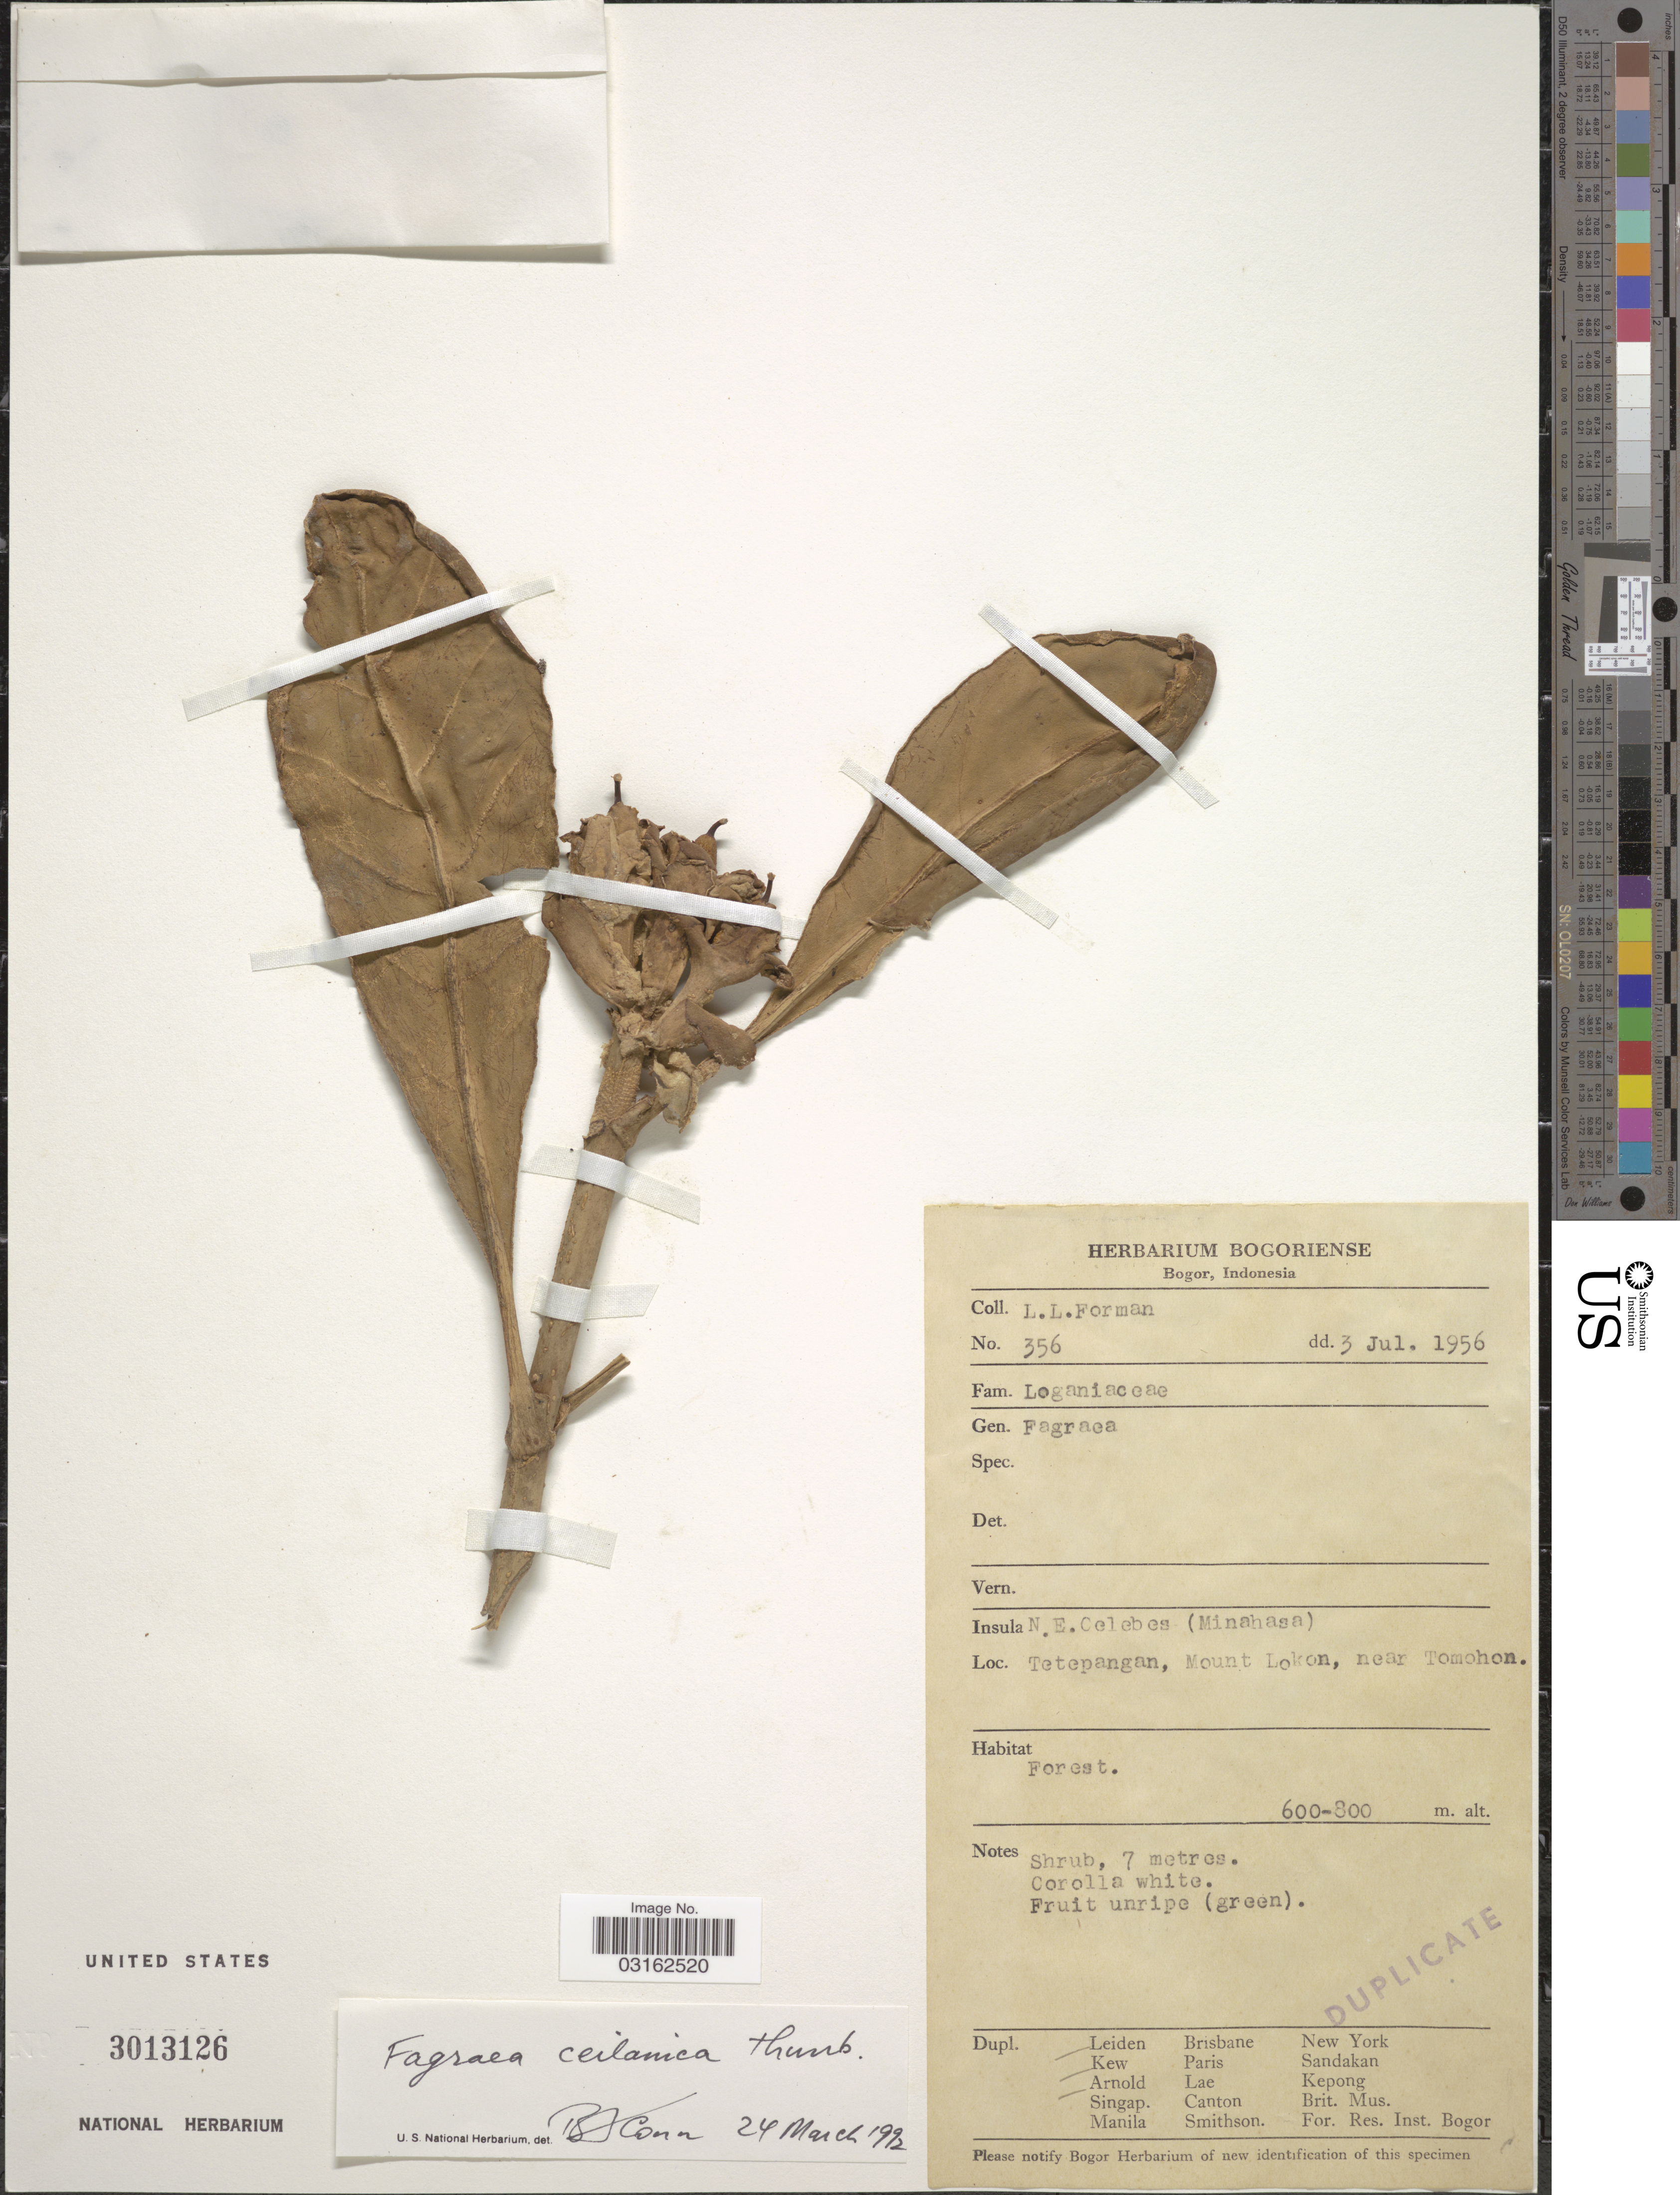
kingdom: Plantae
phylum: Tracheophyta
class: Magnoliopsida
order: Gentianales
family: Gentianaceae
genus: Fagraea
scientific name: Fagraea ceilanica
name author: Thunb.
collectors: L. Forman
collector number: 356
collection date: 1956-07-03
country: Indonesia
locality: Insula N. E. Celebes (Minahasa). Tetepangan, Mount Lokon, near Tomohon.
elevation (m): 600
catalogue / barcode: US 3013126